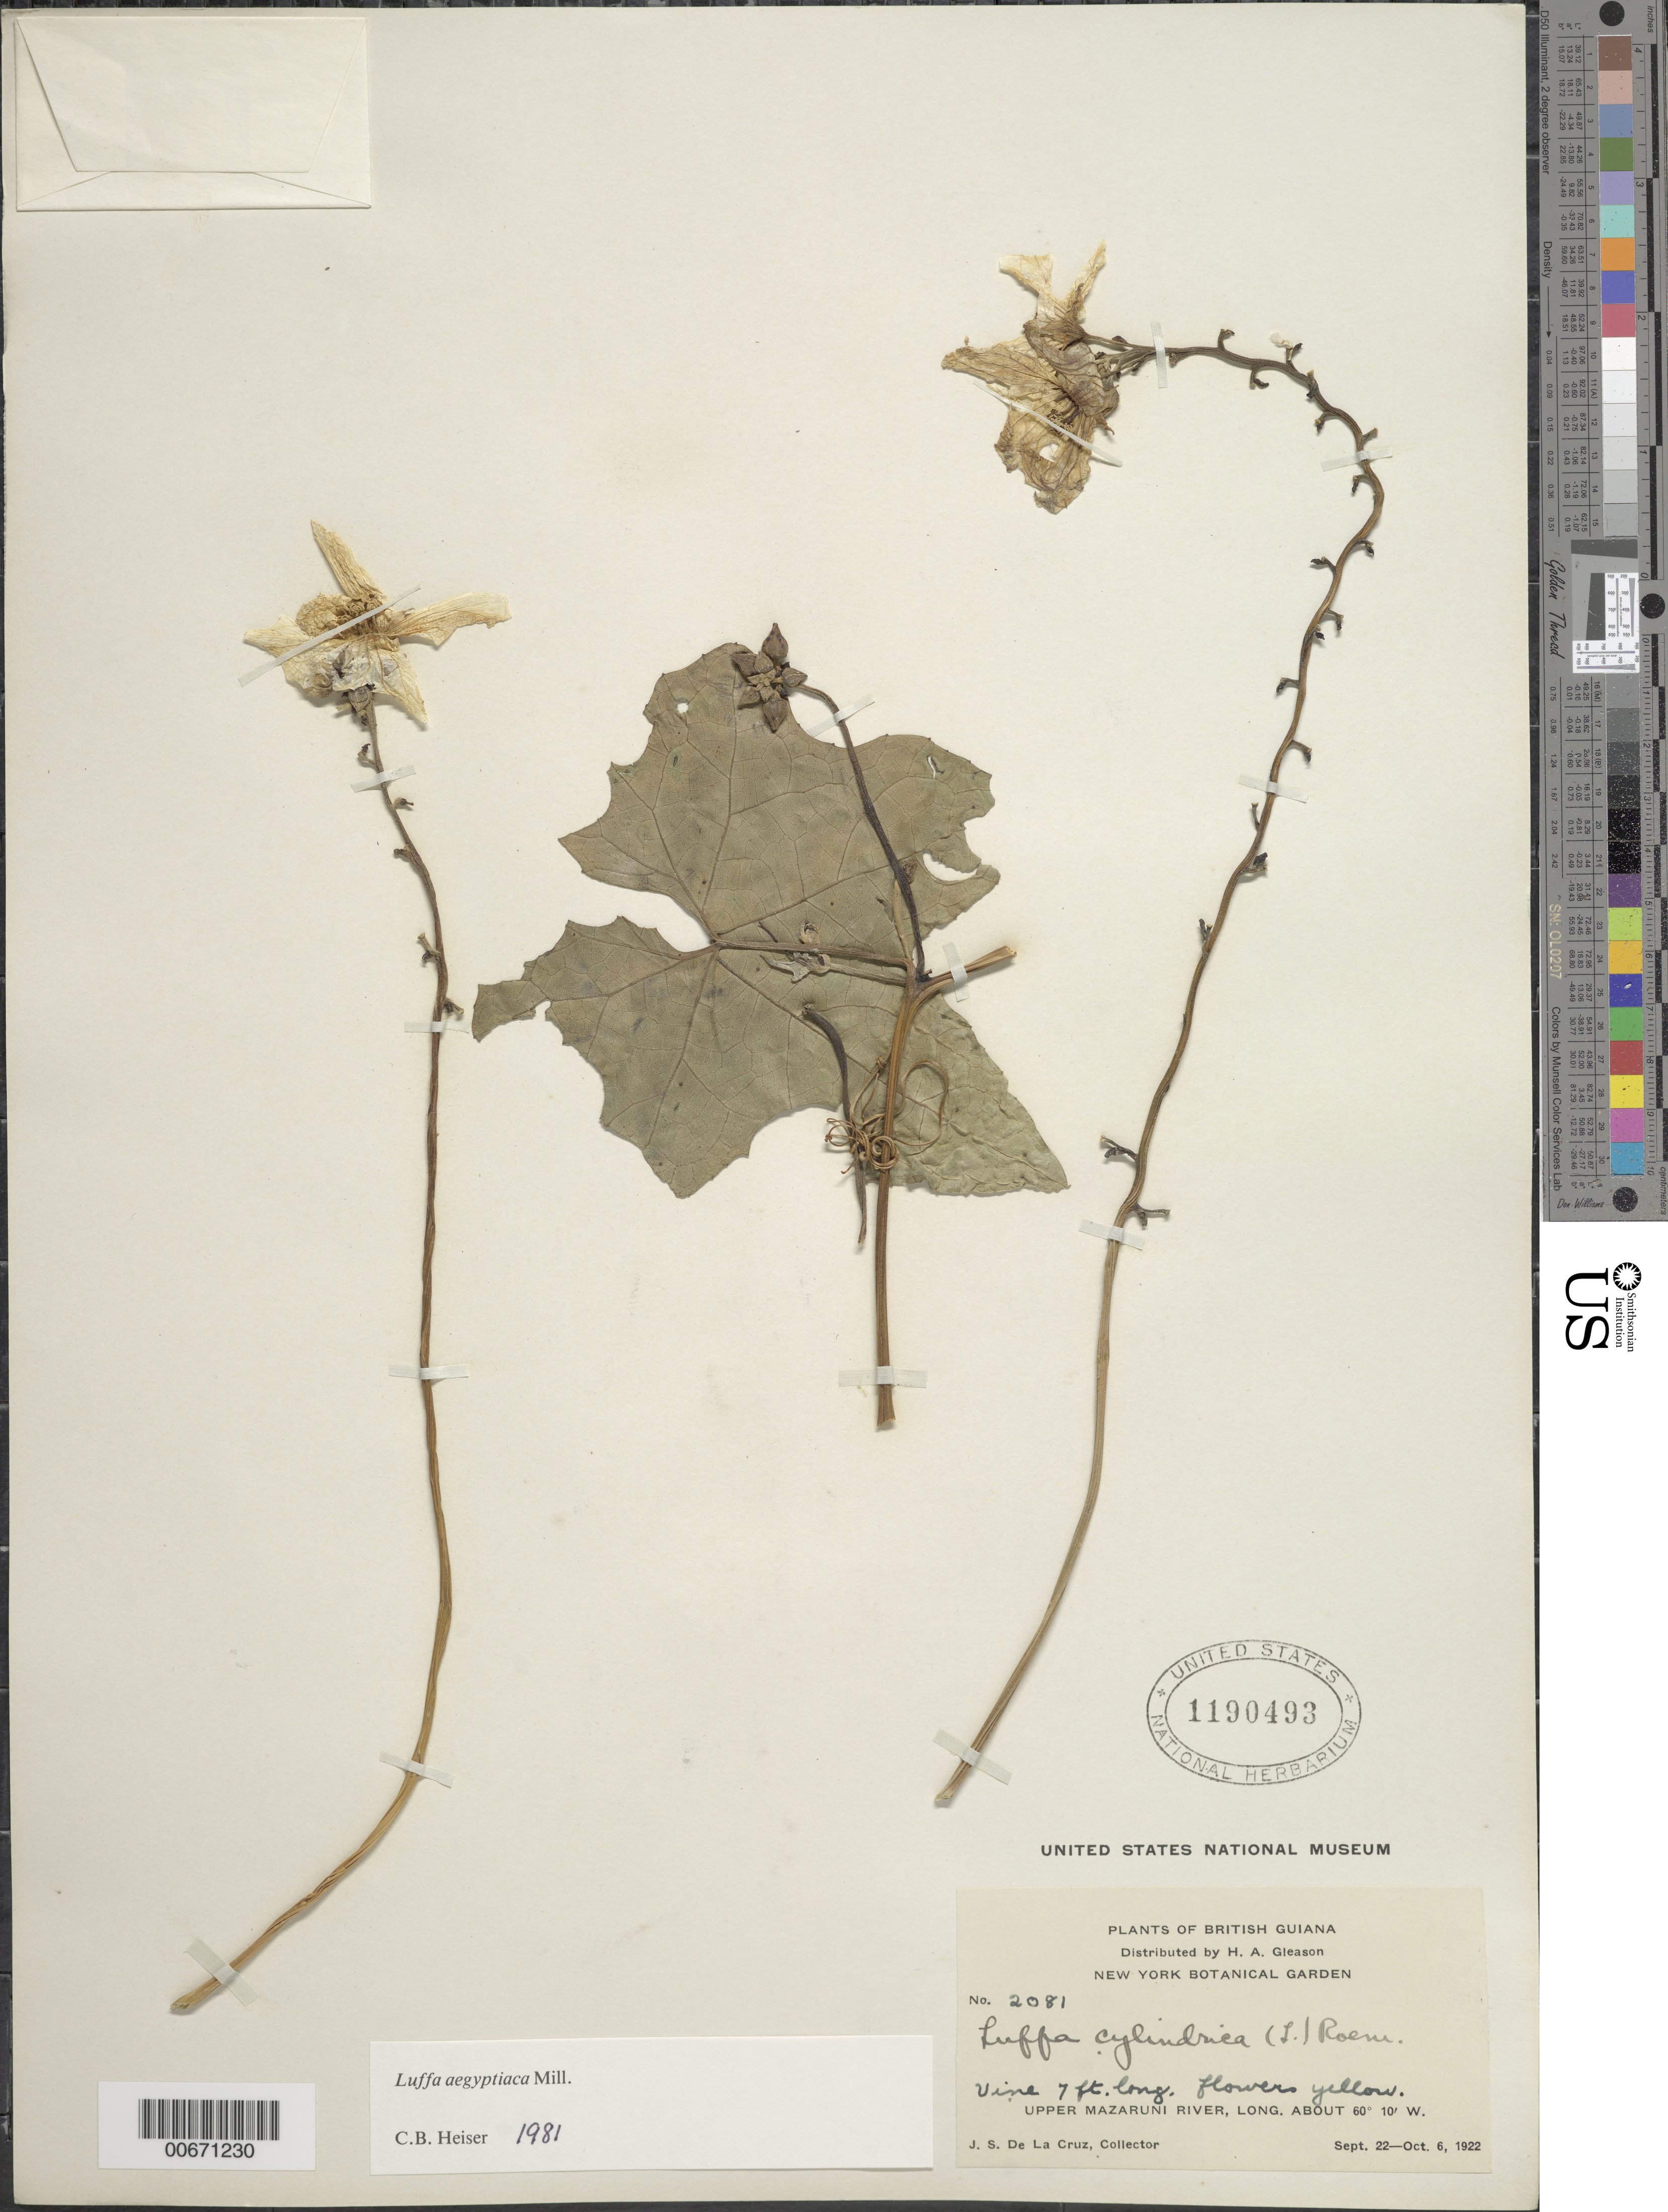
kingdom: Plantae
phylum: Tracheophyta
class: Magnoliopsida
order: Cucurbitales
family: Cucurbitaceae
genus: Luffa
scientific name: Luffa aegyptiaca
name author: Mill.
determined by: Heiser, C. B.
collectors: J. S. de la Cruz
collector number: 2081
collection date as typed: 22-Sep-22 to 6-Oct-22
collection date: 1922-09-22/1922-10-06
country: Guyana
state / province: Cuyuni-Mazaruni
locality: Upper Mazaruni R.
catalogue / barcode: US 1190493